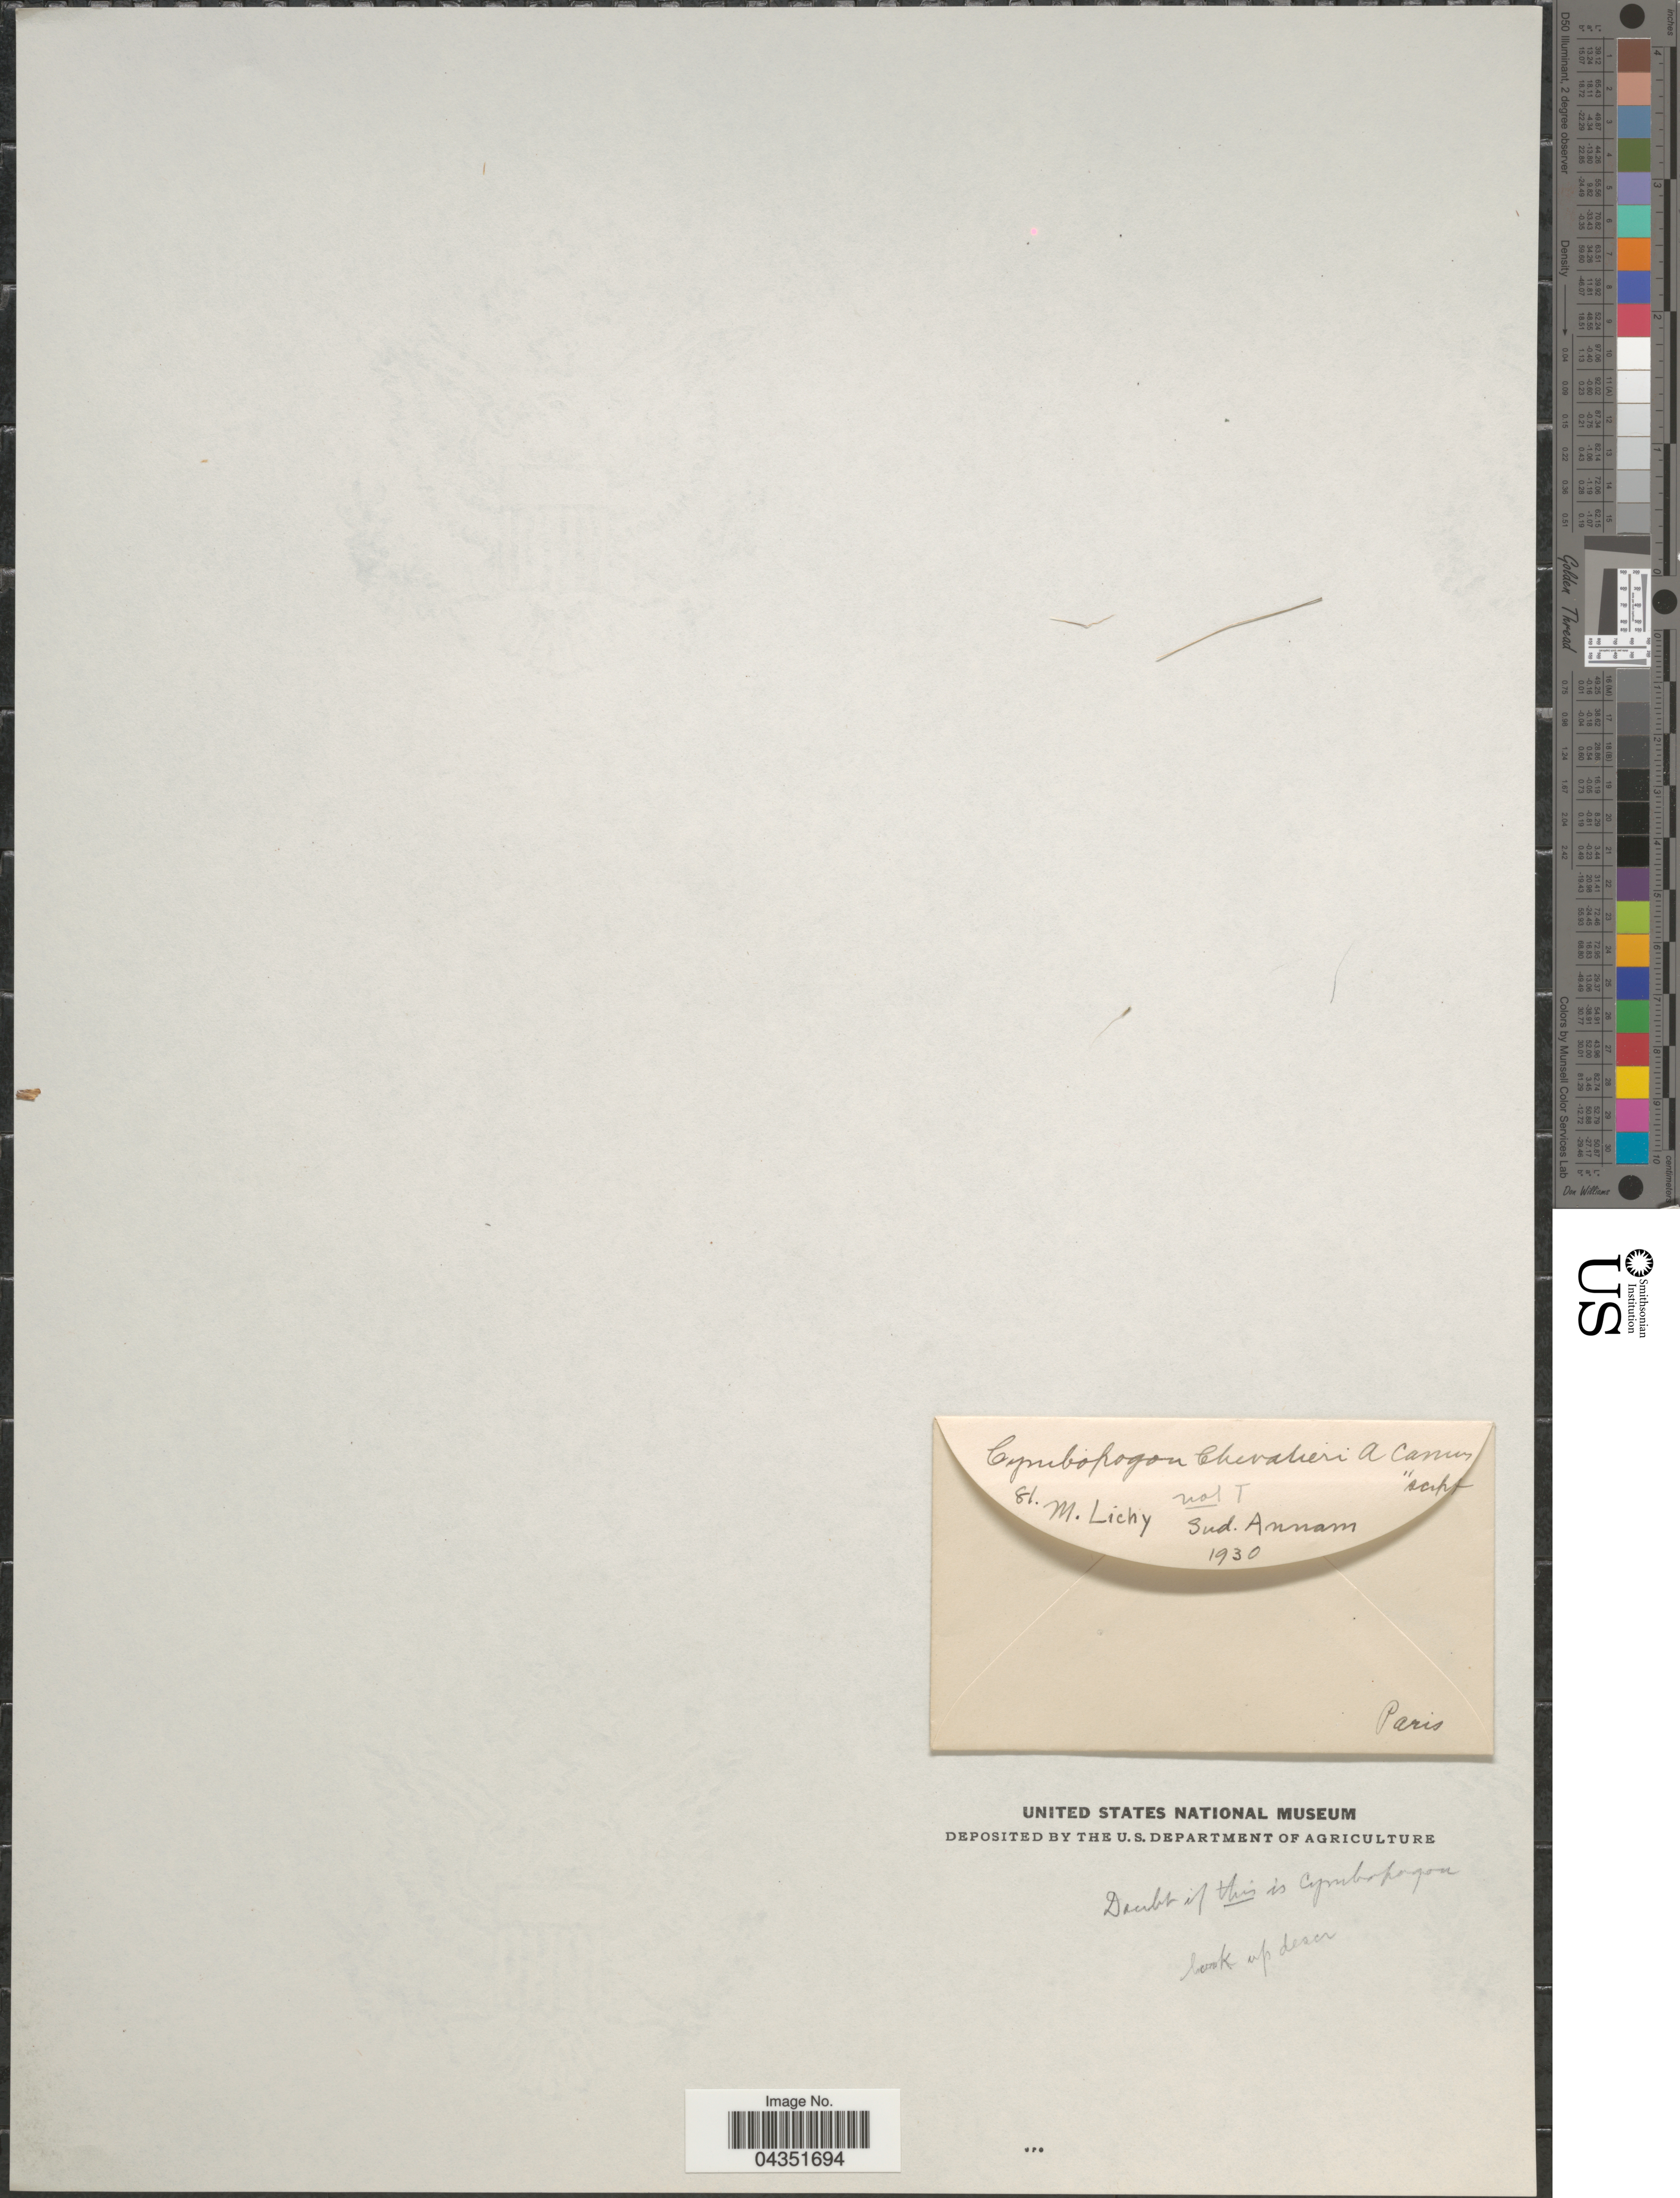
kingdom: Plantae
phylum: Tracheophyta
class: Liliopsida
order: Poales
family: Poaceae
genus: Exotheca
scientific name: Exotheca abyssinica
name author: (Hochst. ex A. Rich.) Andersson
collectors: M. Lichy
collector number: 81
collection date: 1930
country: Vietnam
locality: Sud. Annam.